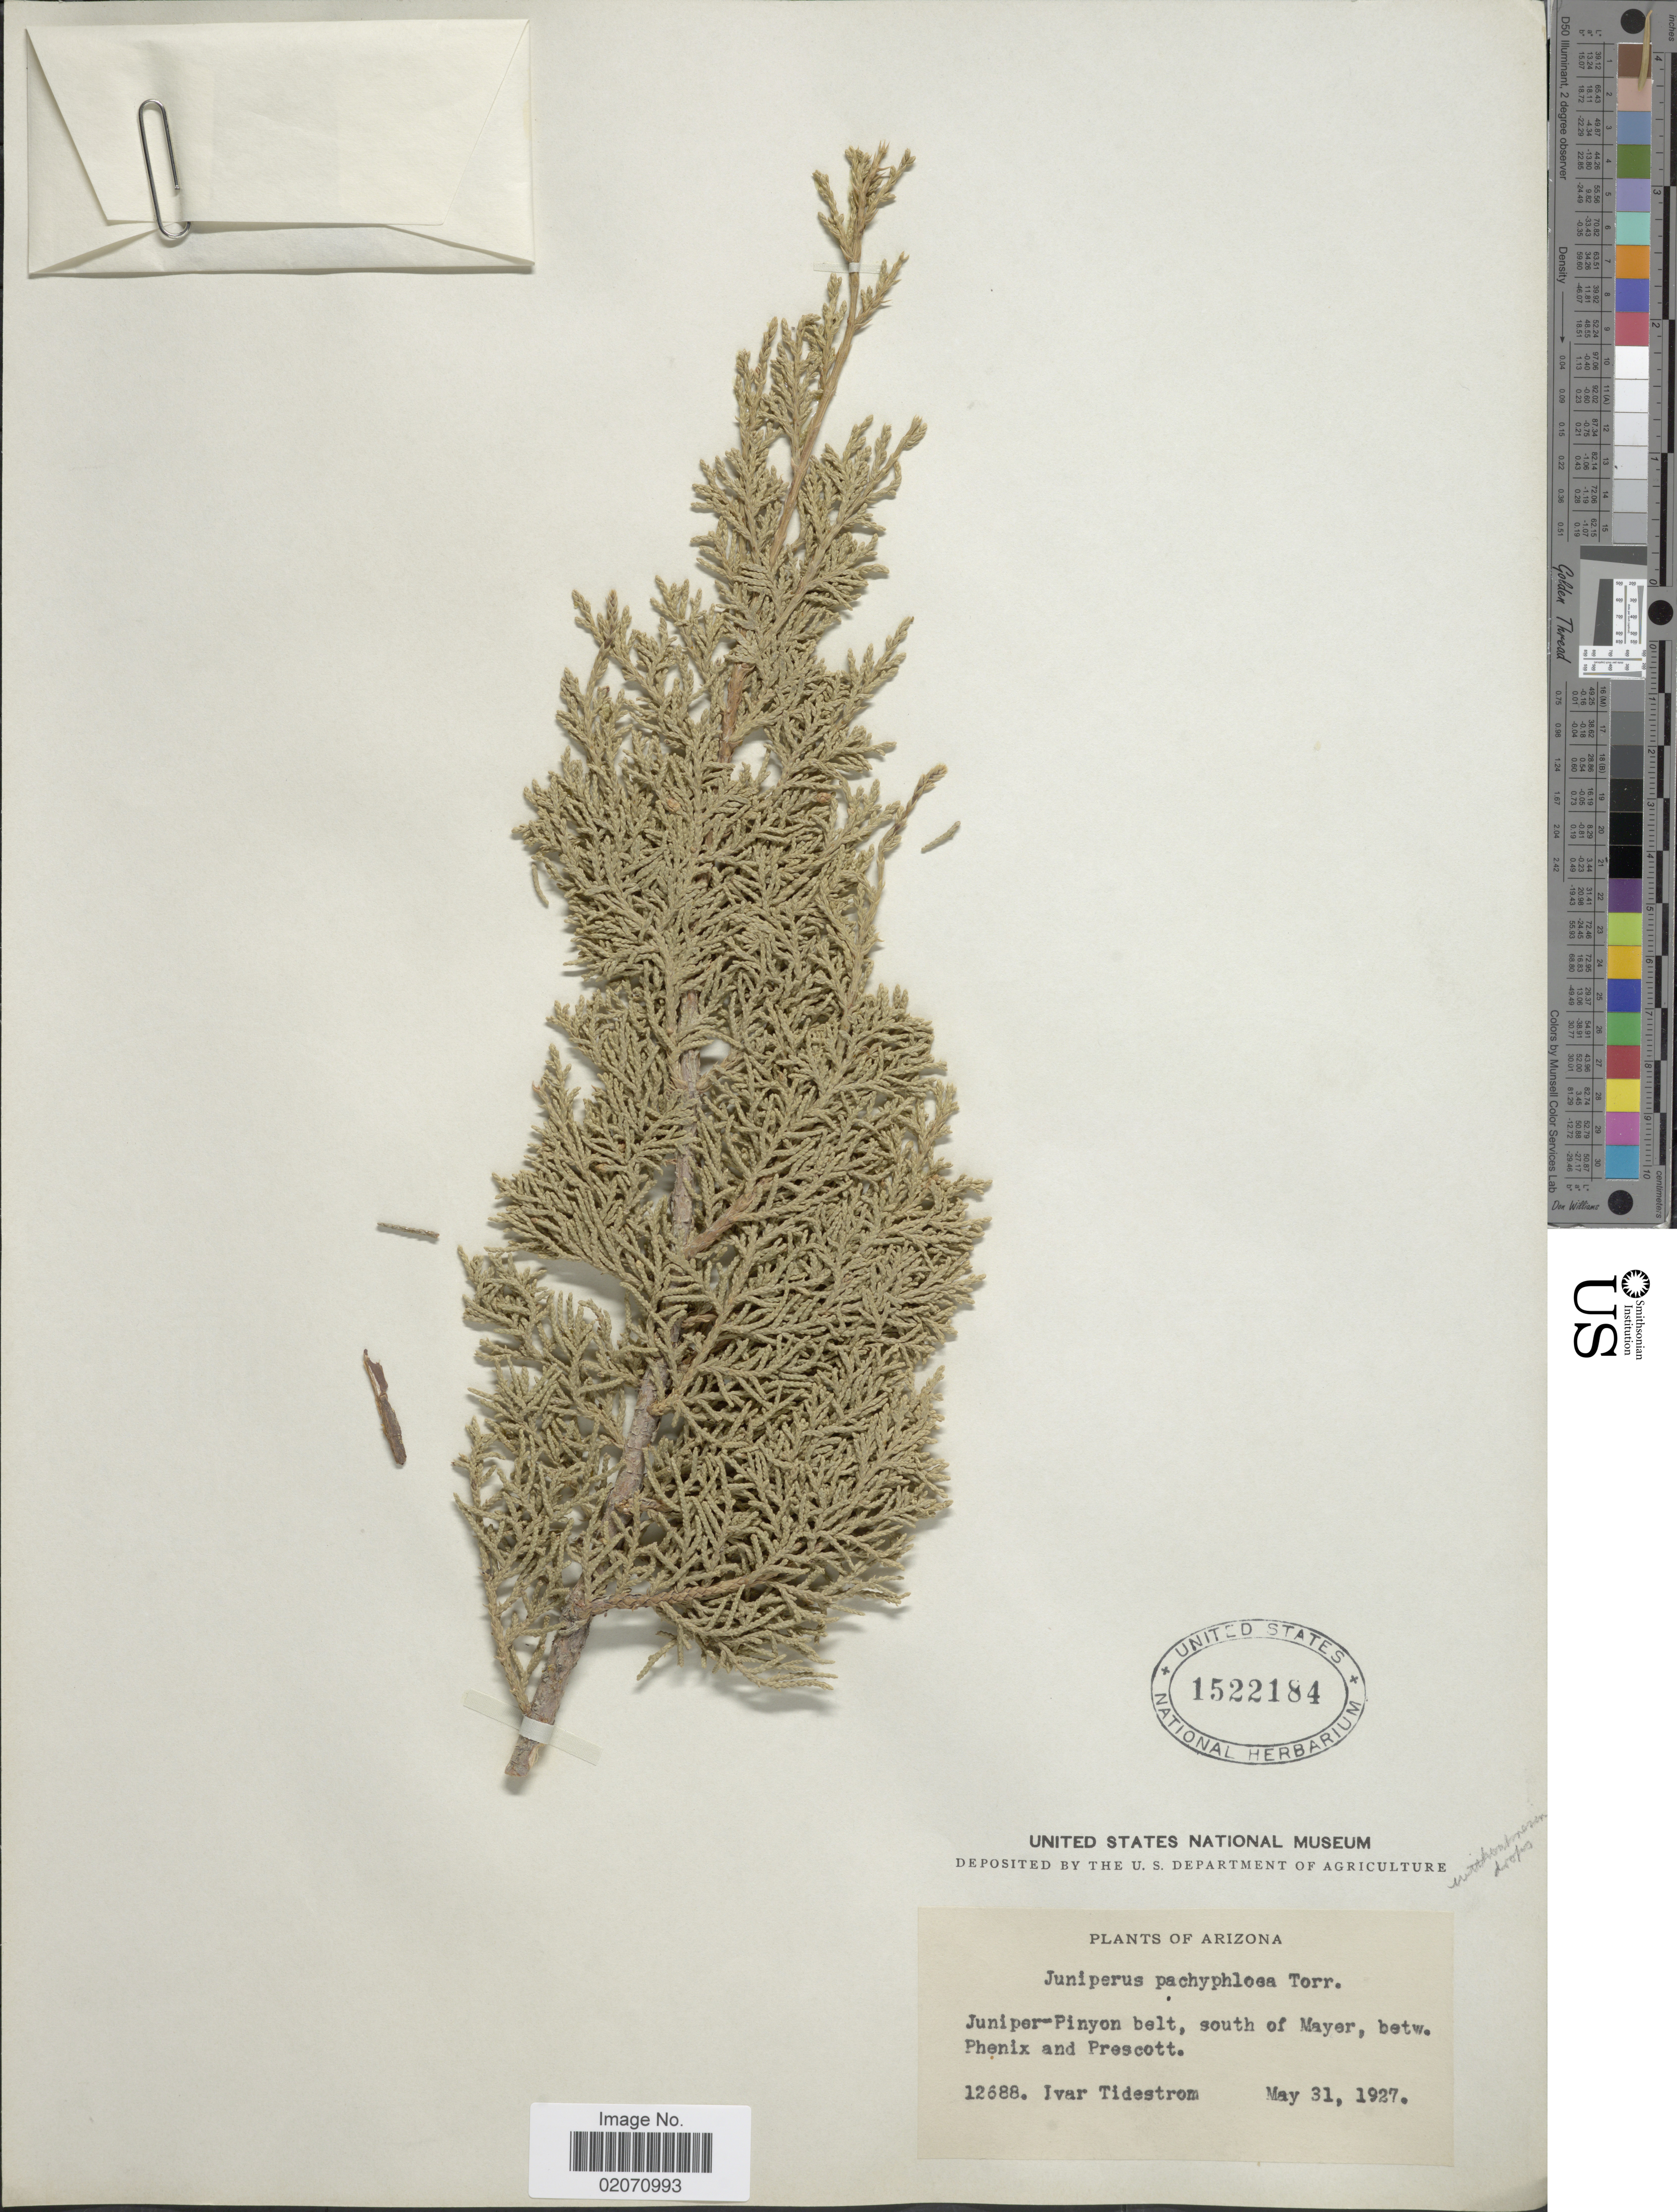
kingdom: Plantae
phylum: Tracheophyta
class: Pinopsida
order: Pinales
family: Cupressaceae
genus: Juniperus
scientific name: Juniperus deppeana var. pachyphlaea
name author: (Torr.) Martínez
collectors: I. F. Tidestrom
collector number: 12688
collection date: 1927-05-31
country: United States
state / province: Arizona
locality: Juniper--Pinyon belt, south of Mayer, betw. Phenix and Prescott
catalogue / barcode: US 1522184